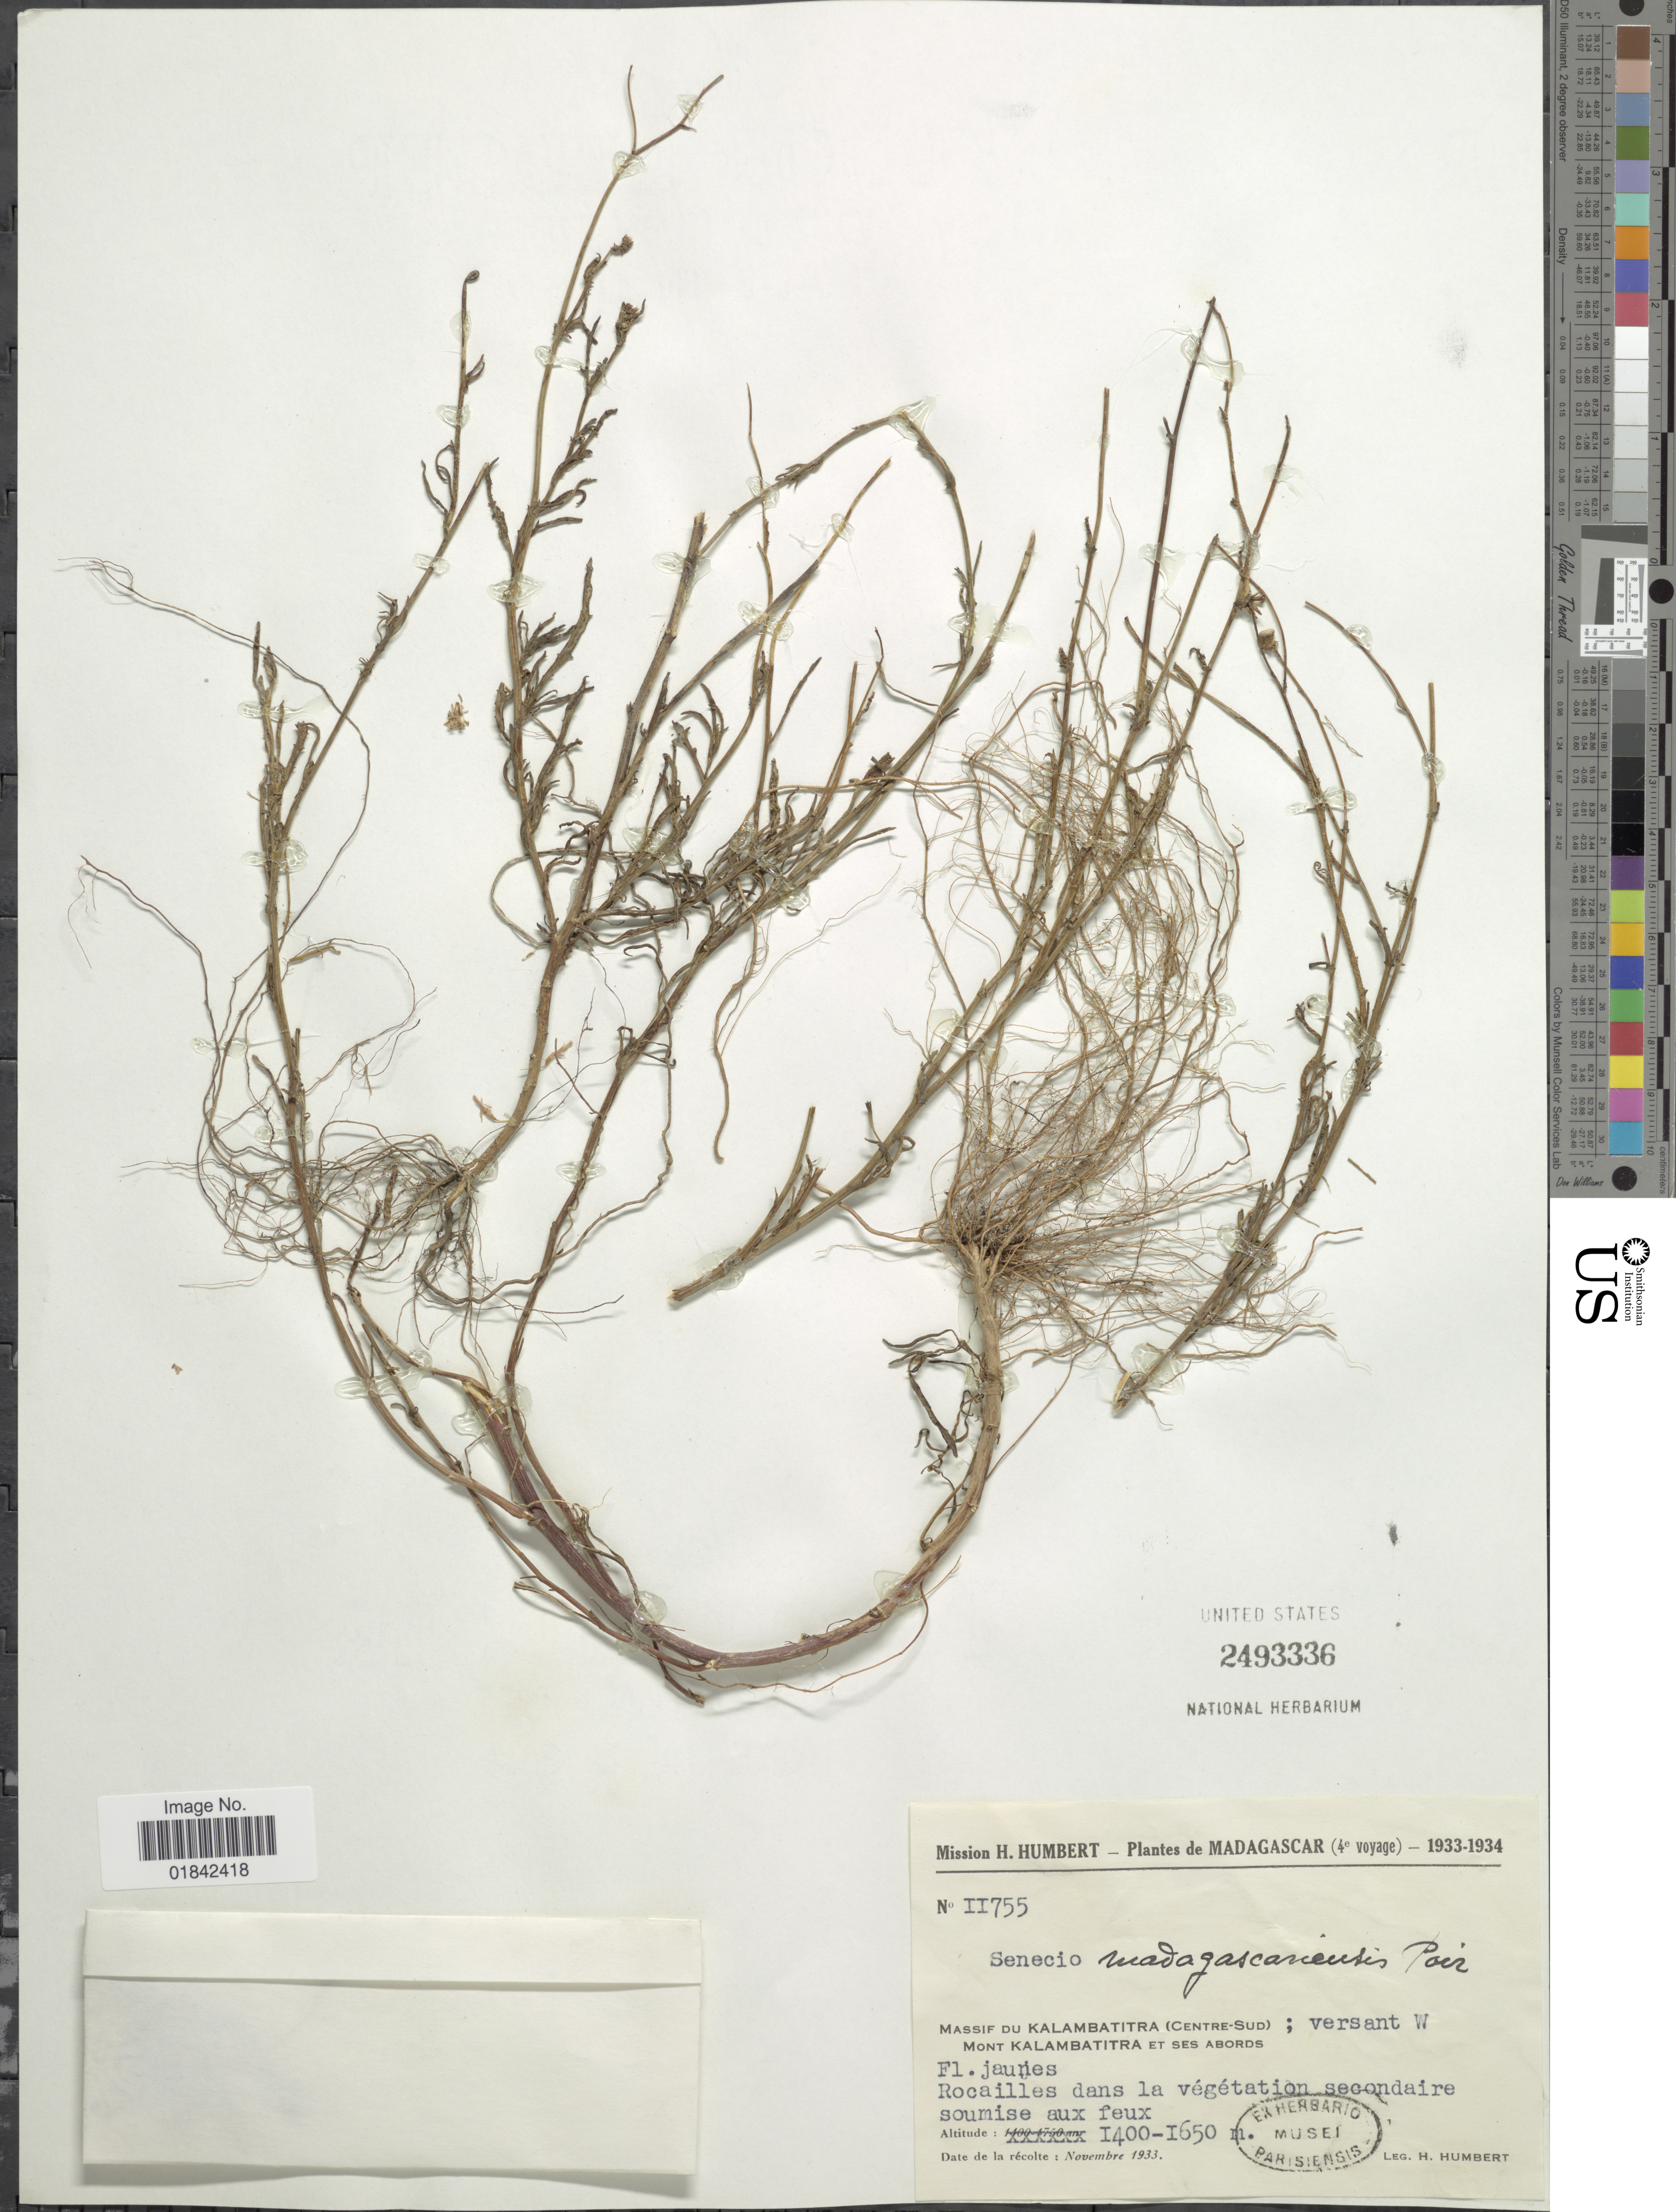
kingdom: Plantae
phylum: Tracheophyta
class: Magnoliopsida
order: Asterales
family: Asteraceae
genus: Senecio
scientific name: Senecio madagascariensis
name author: Poir.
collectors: H. Humbert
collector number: II755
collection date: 1933-11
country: Madagascar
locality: Massif du Kalambatitra (Centre-Sud); versant W mont Kalambatitra et Ses Abords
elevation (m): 1400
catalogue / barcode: US 2493336